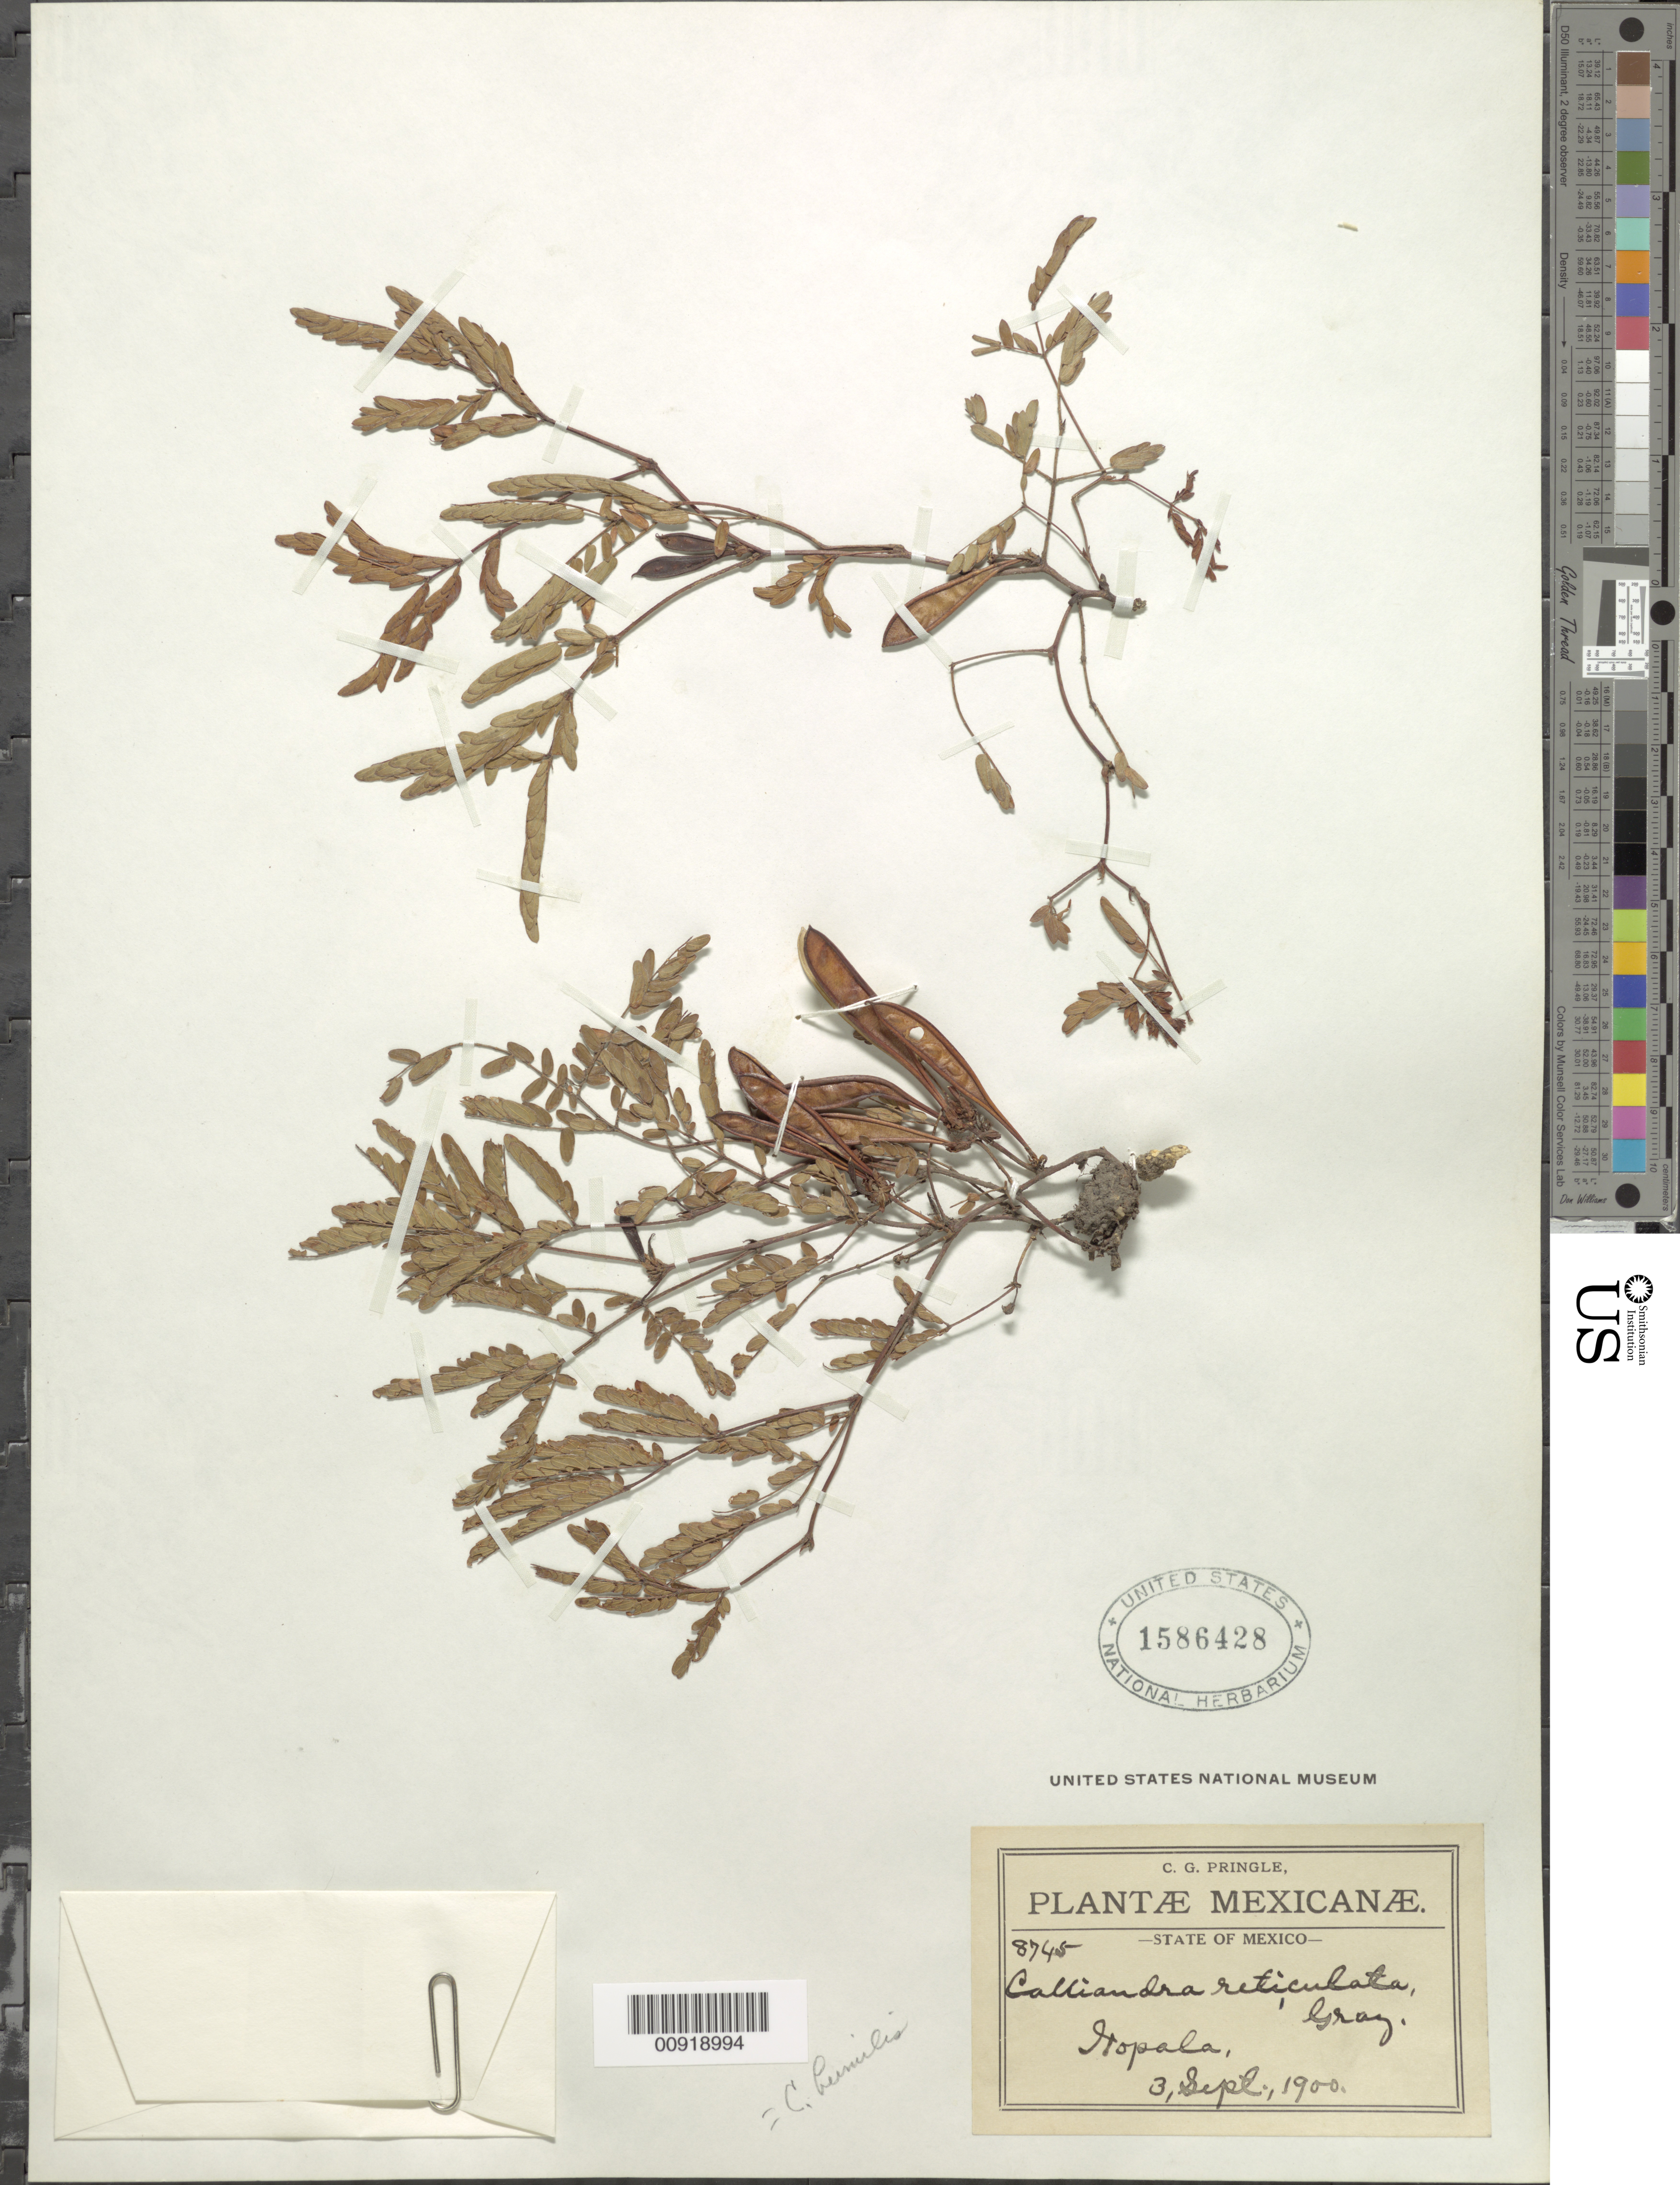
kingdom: Plantae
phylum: Tracheophyta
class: Magnoliopsida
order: Fabales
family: Fabaceae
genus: Calliandra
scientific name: Calliandra humilis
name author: Benth.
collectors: C. G. Pringle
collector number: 8745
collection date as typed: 03 Sep 1900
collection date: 1900-09-03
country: Mexico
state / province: México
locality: Hopala. State of Mexico.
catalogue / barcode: US 1586428